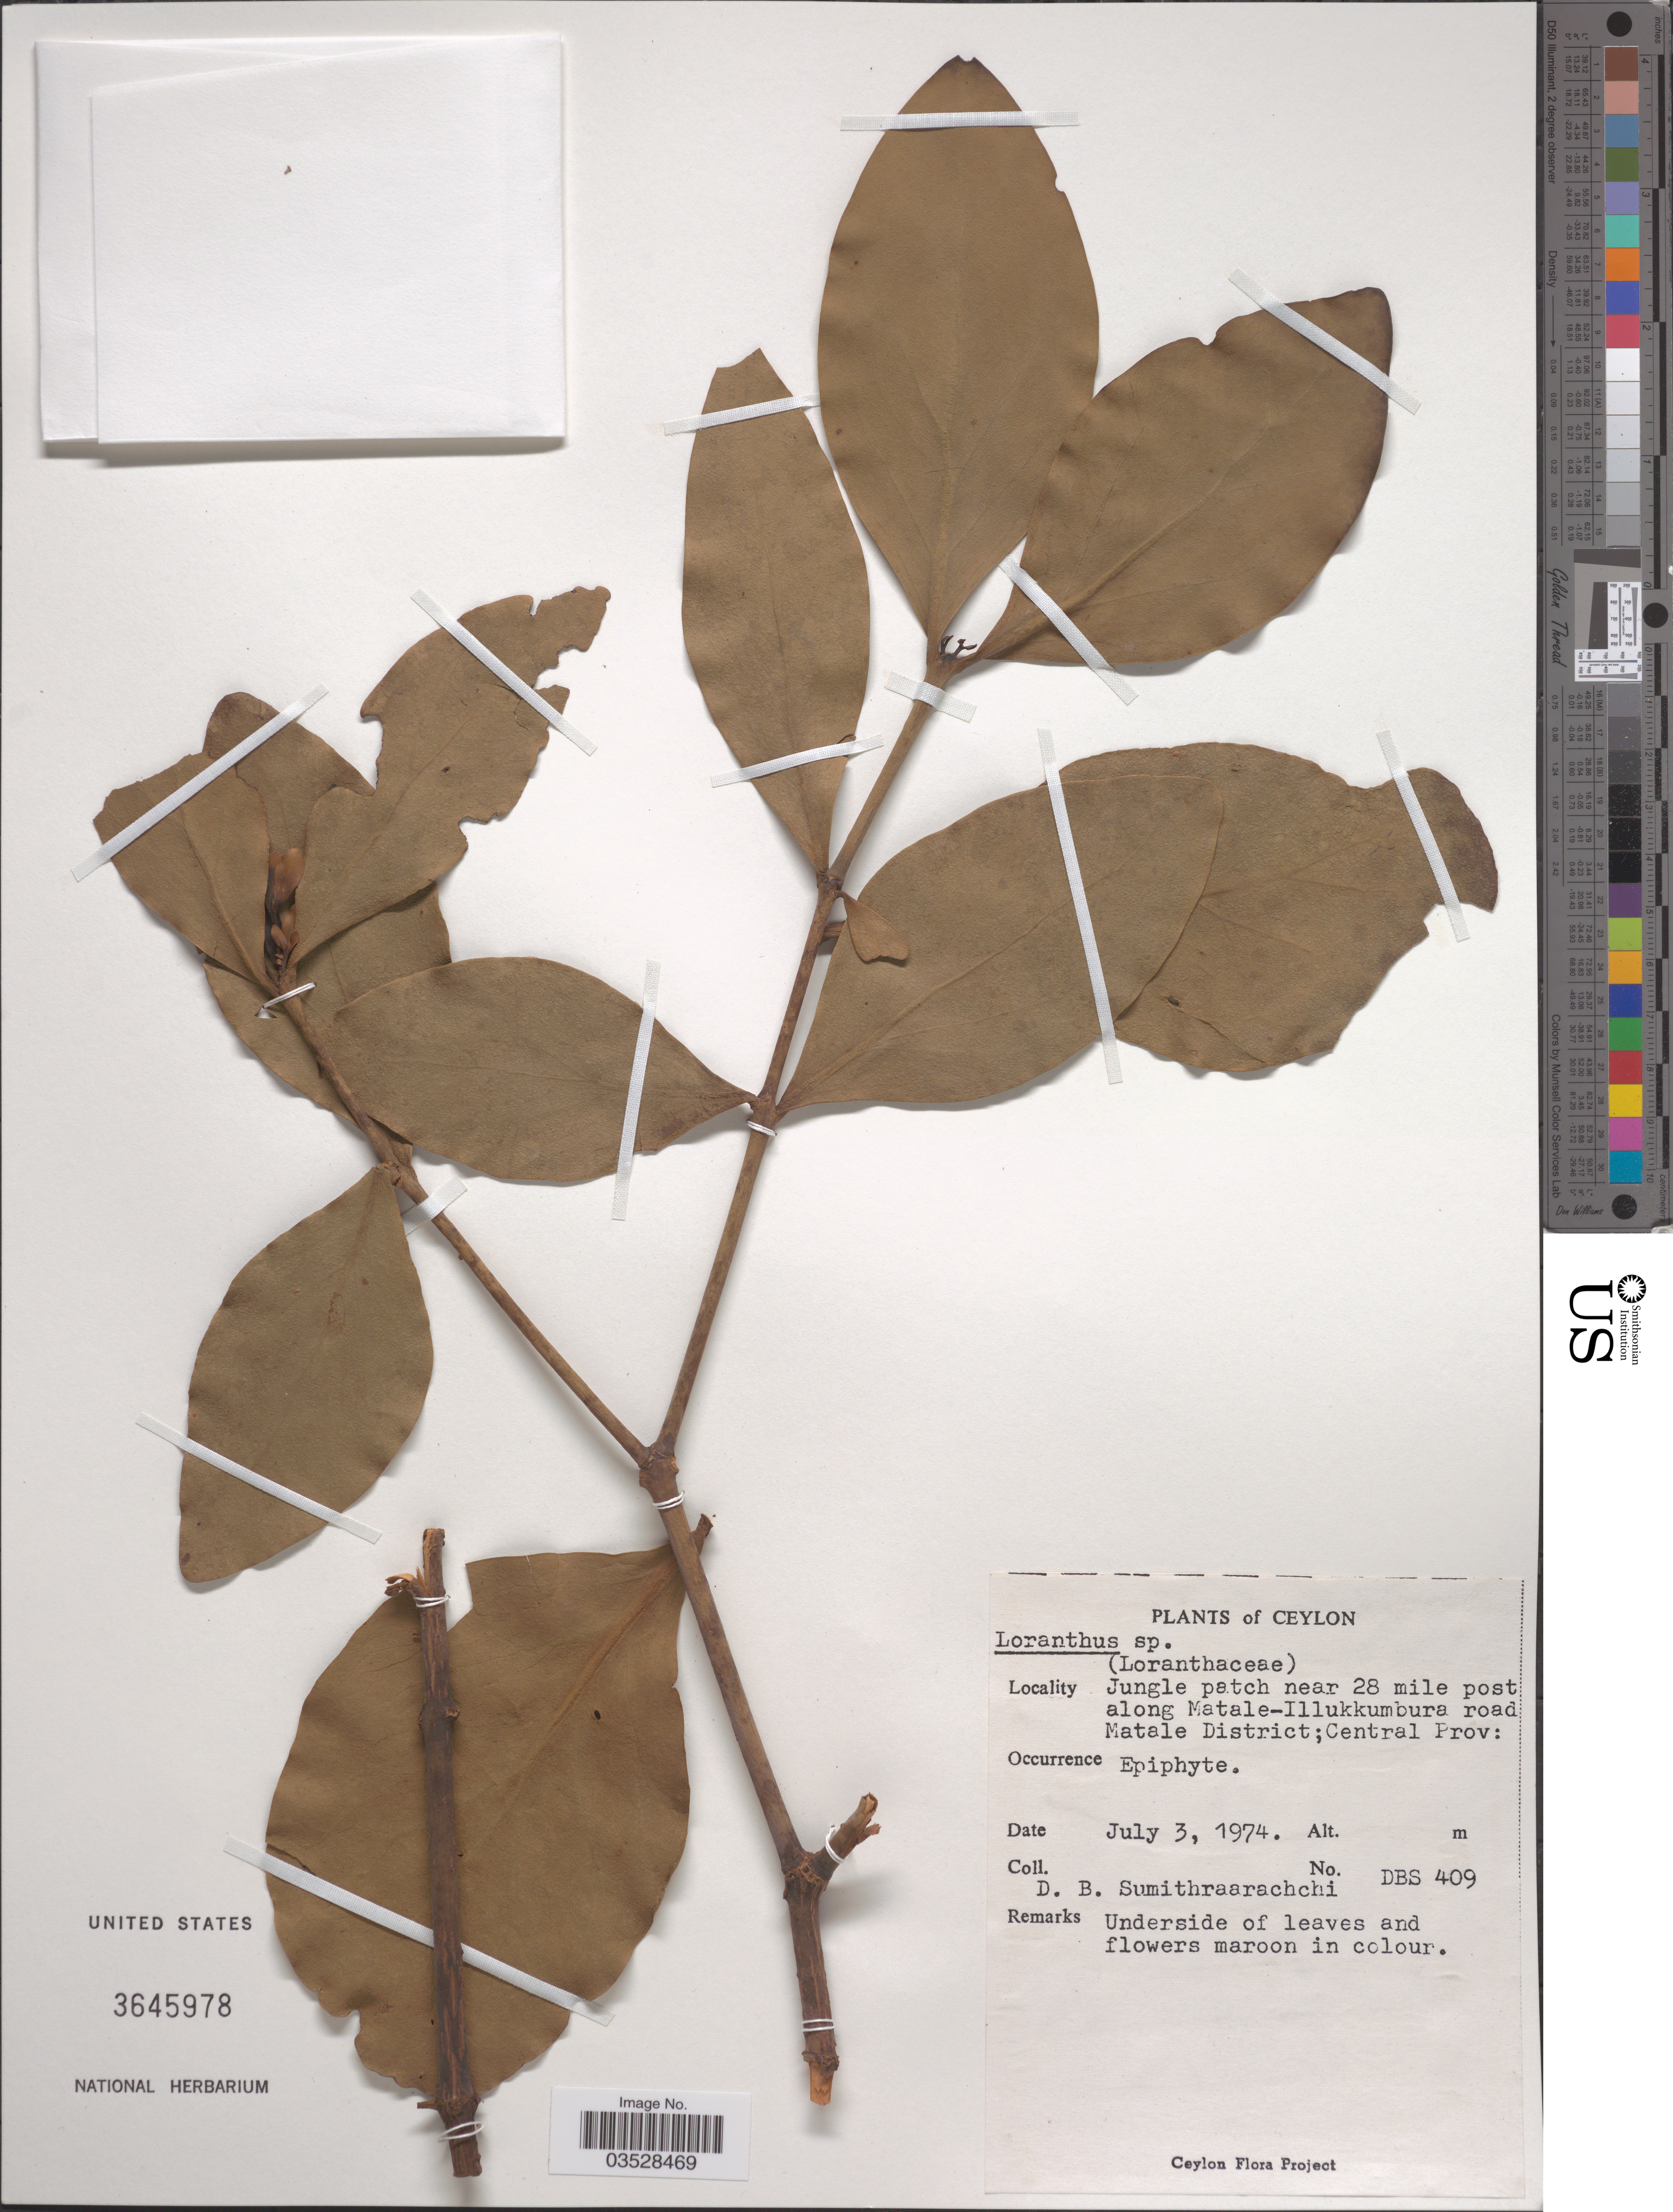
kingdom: Plantae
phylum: Tracheophyta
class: Magnoliopsida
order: Santalales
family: Loranthaceae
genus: Loranthus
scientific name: Loranthus sp.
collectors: D. B. Sumithraarachchi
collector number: DBS 409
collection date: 1974-07-03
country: Sri Lanka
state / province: Central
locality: Ceylon. Jungle path near 28 mile post along Matale-Illukkumbura road Matale District.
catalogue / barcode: US 3645978